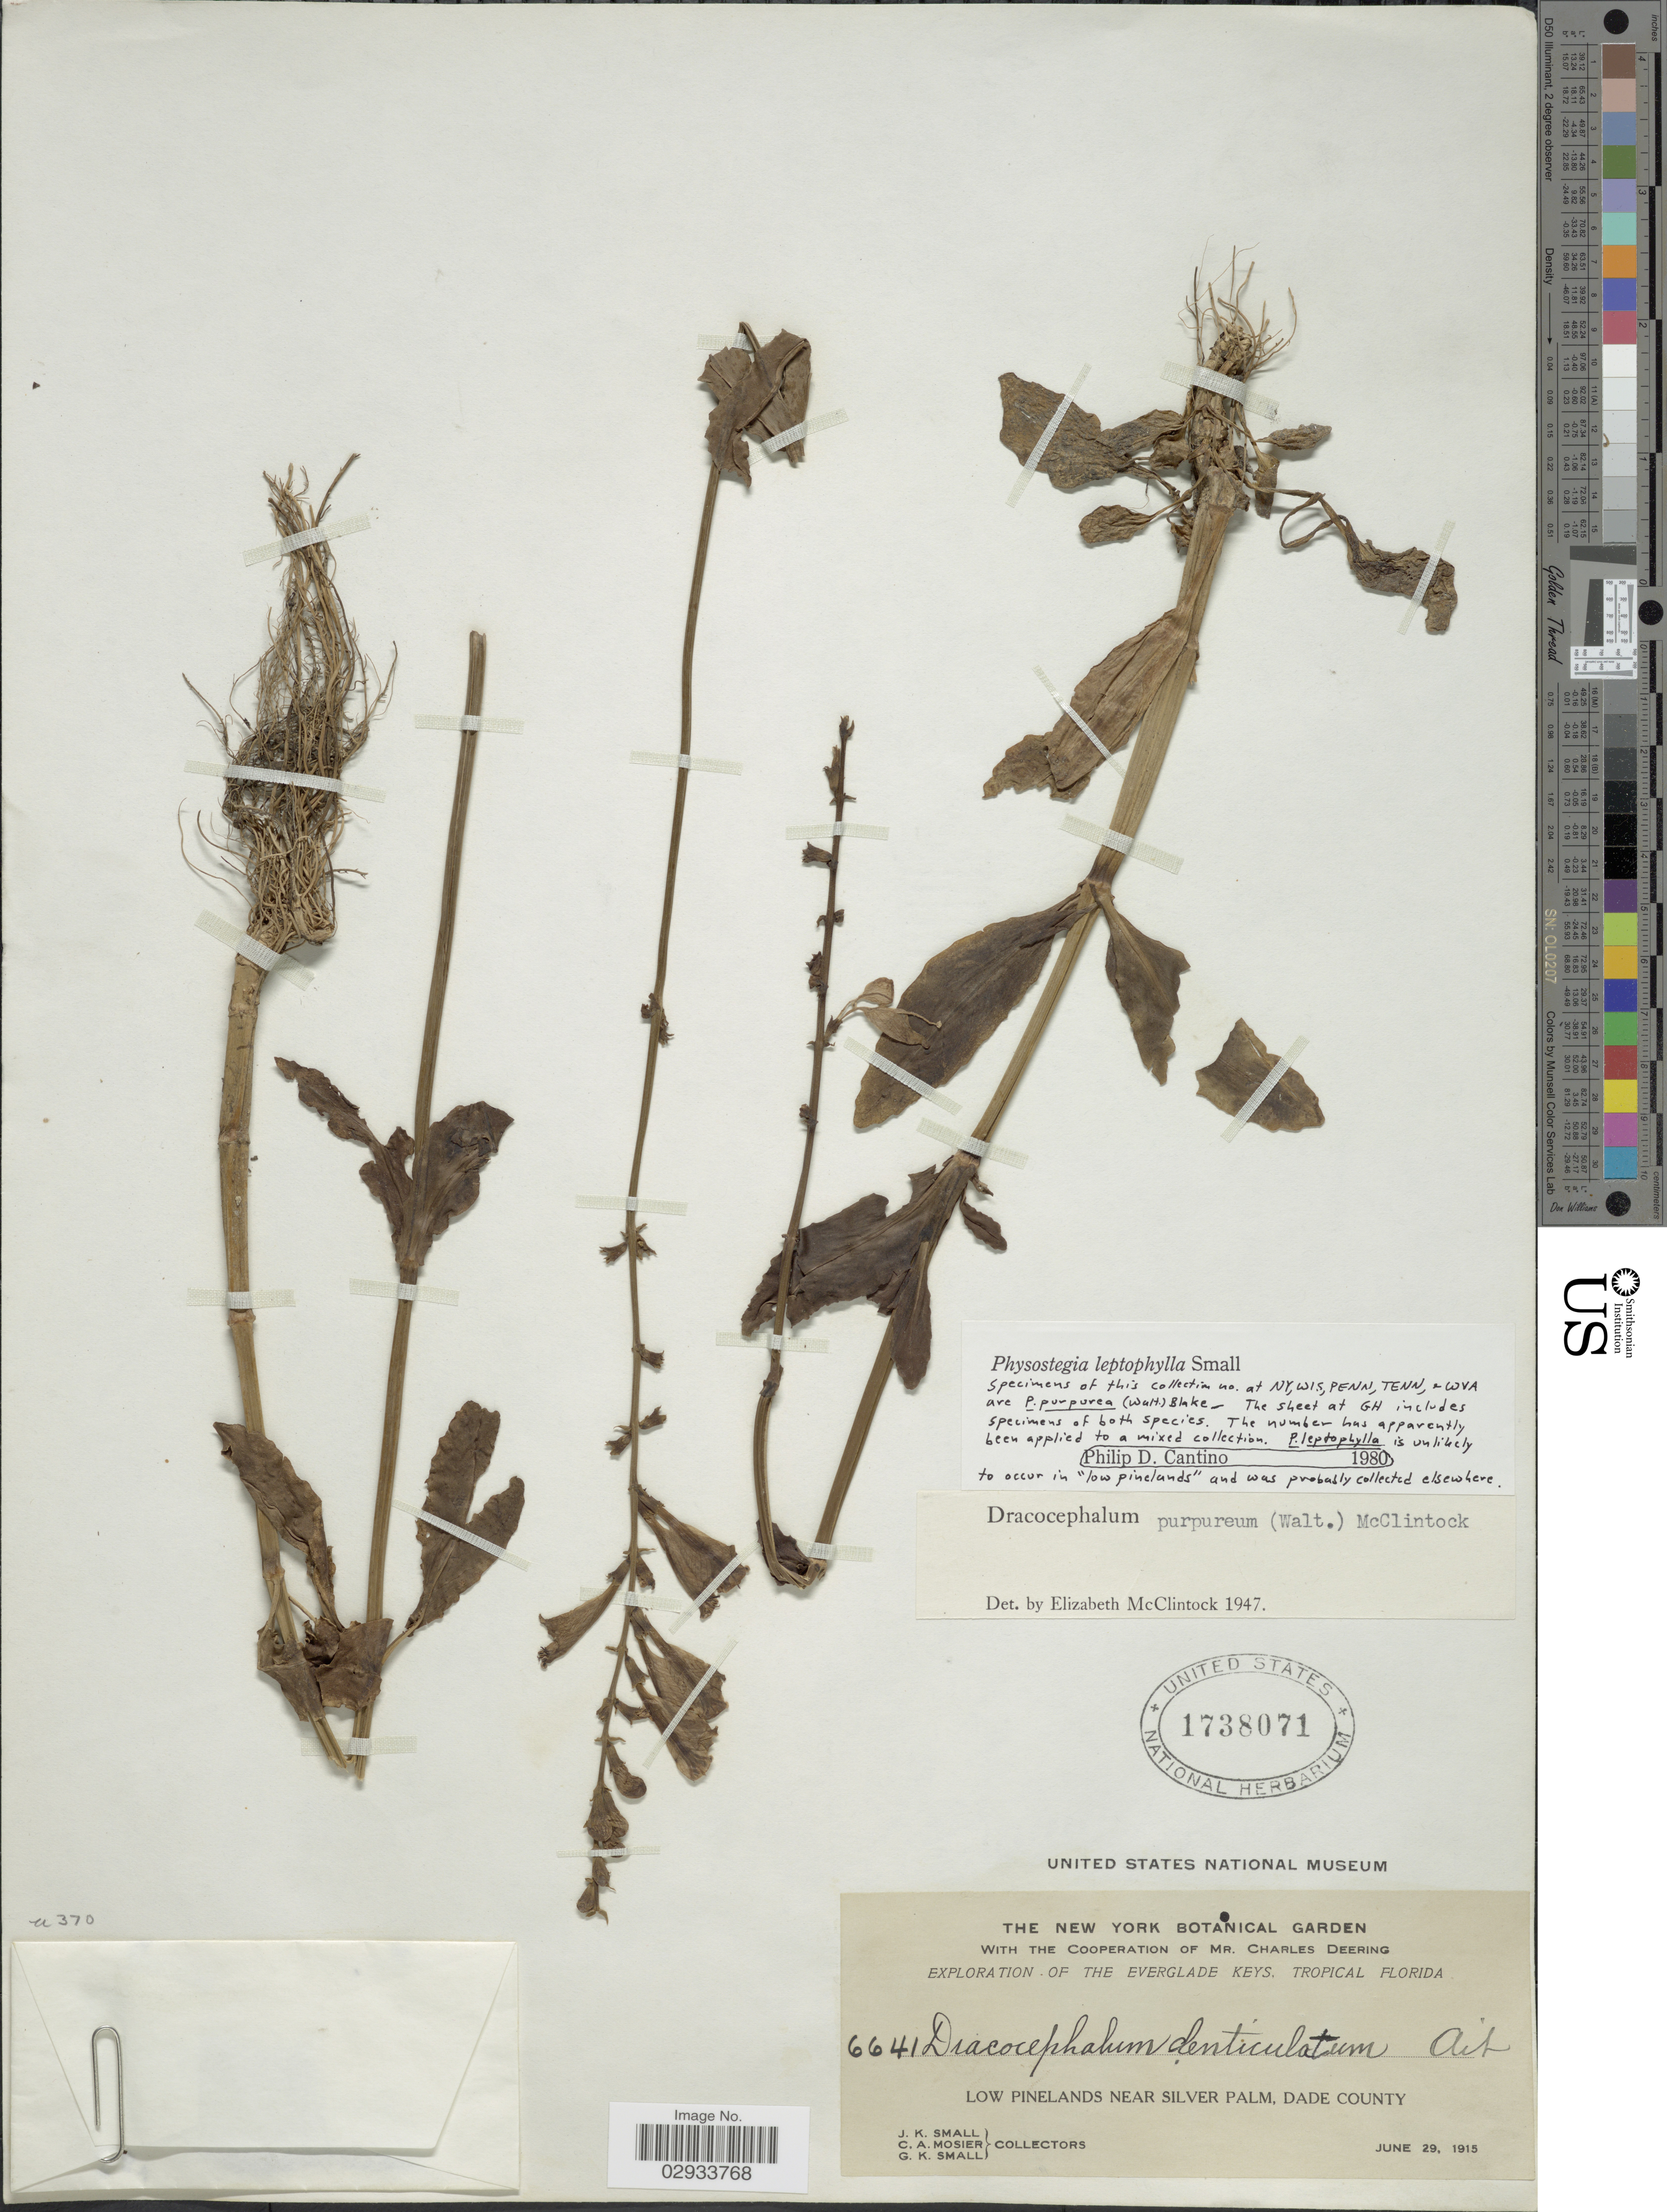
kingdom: Plantae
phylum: Tracheophyta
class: Magnoliopsida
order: Lamiales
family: Lamiaceae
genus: Physostegia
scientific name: Physostegia leptophylla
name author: Small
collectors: J. K. Small, C. A. Mosier & G. K. Small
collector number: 6641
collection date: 1915-06-29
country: United States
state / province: Florida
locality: The Everglade Keys, Tropical Florida, Low Pinelands near Silver Palm, Dade County.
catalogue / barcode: US 1738071